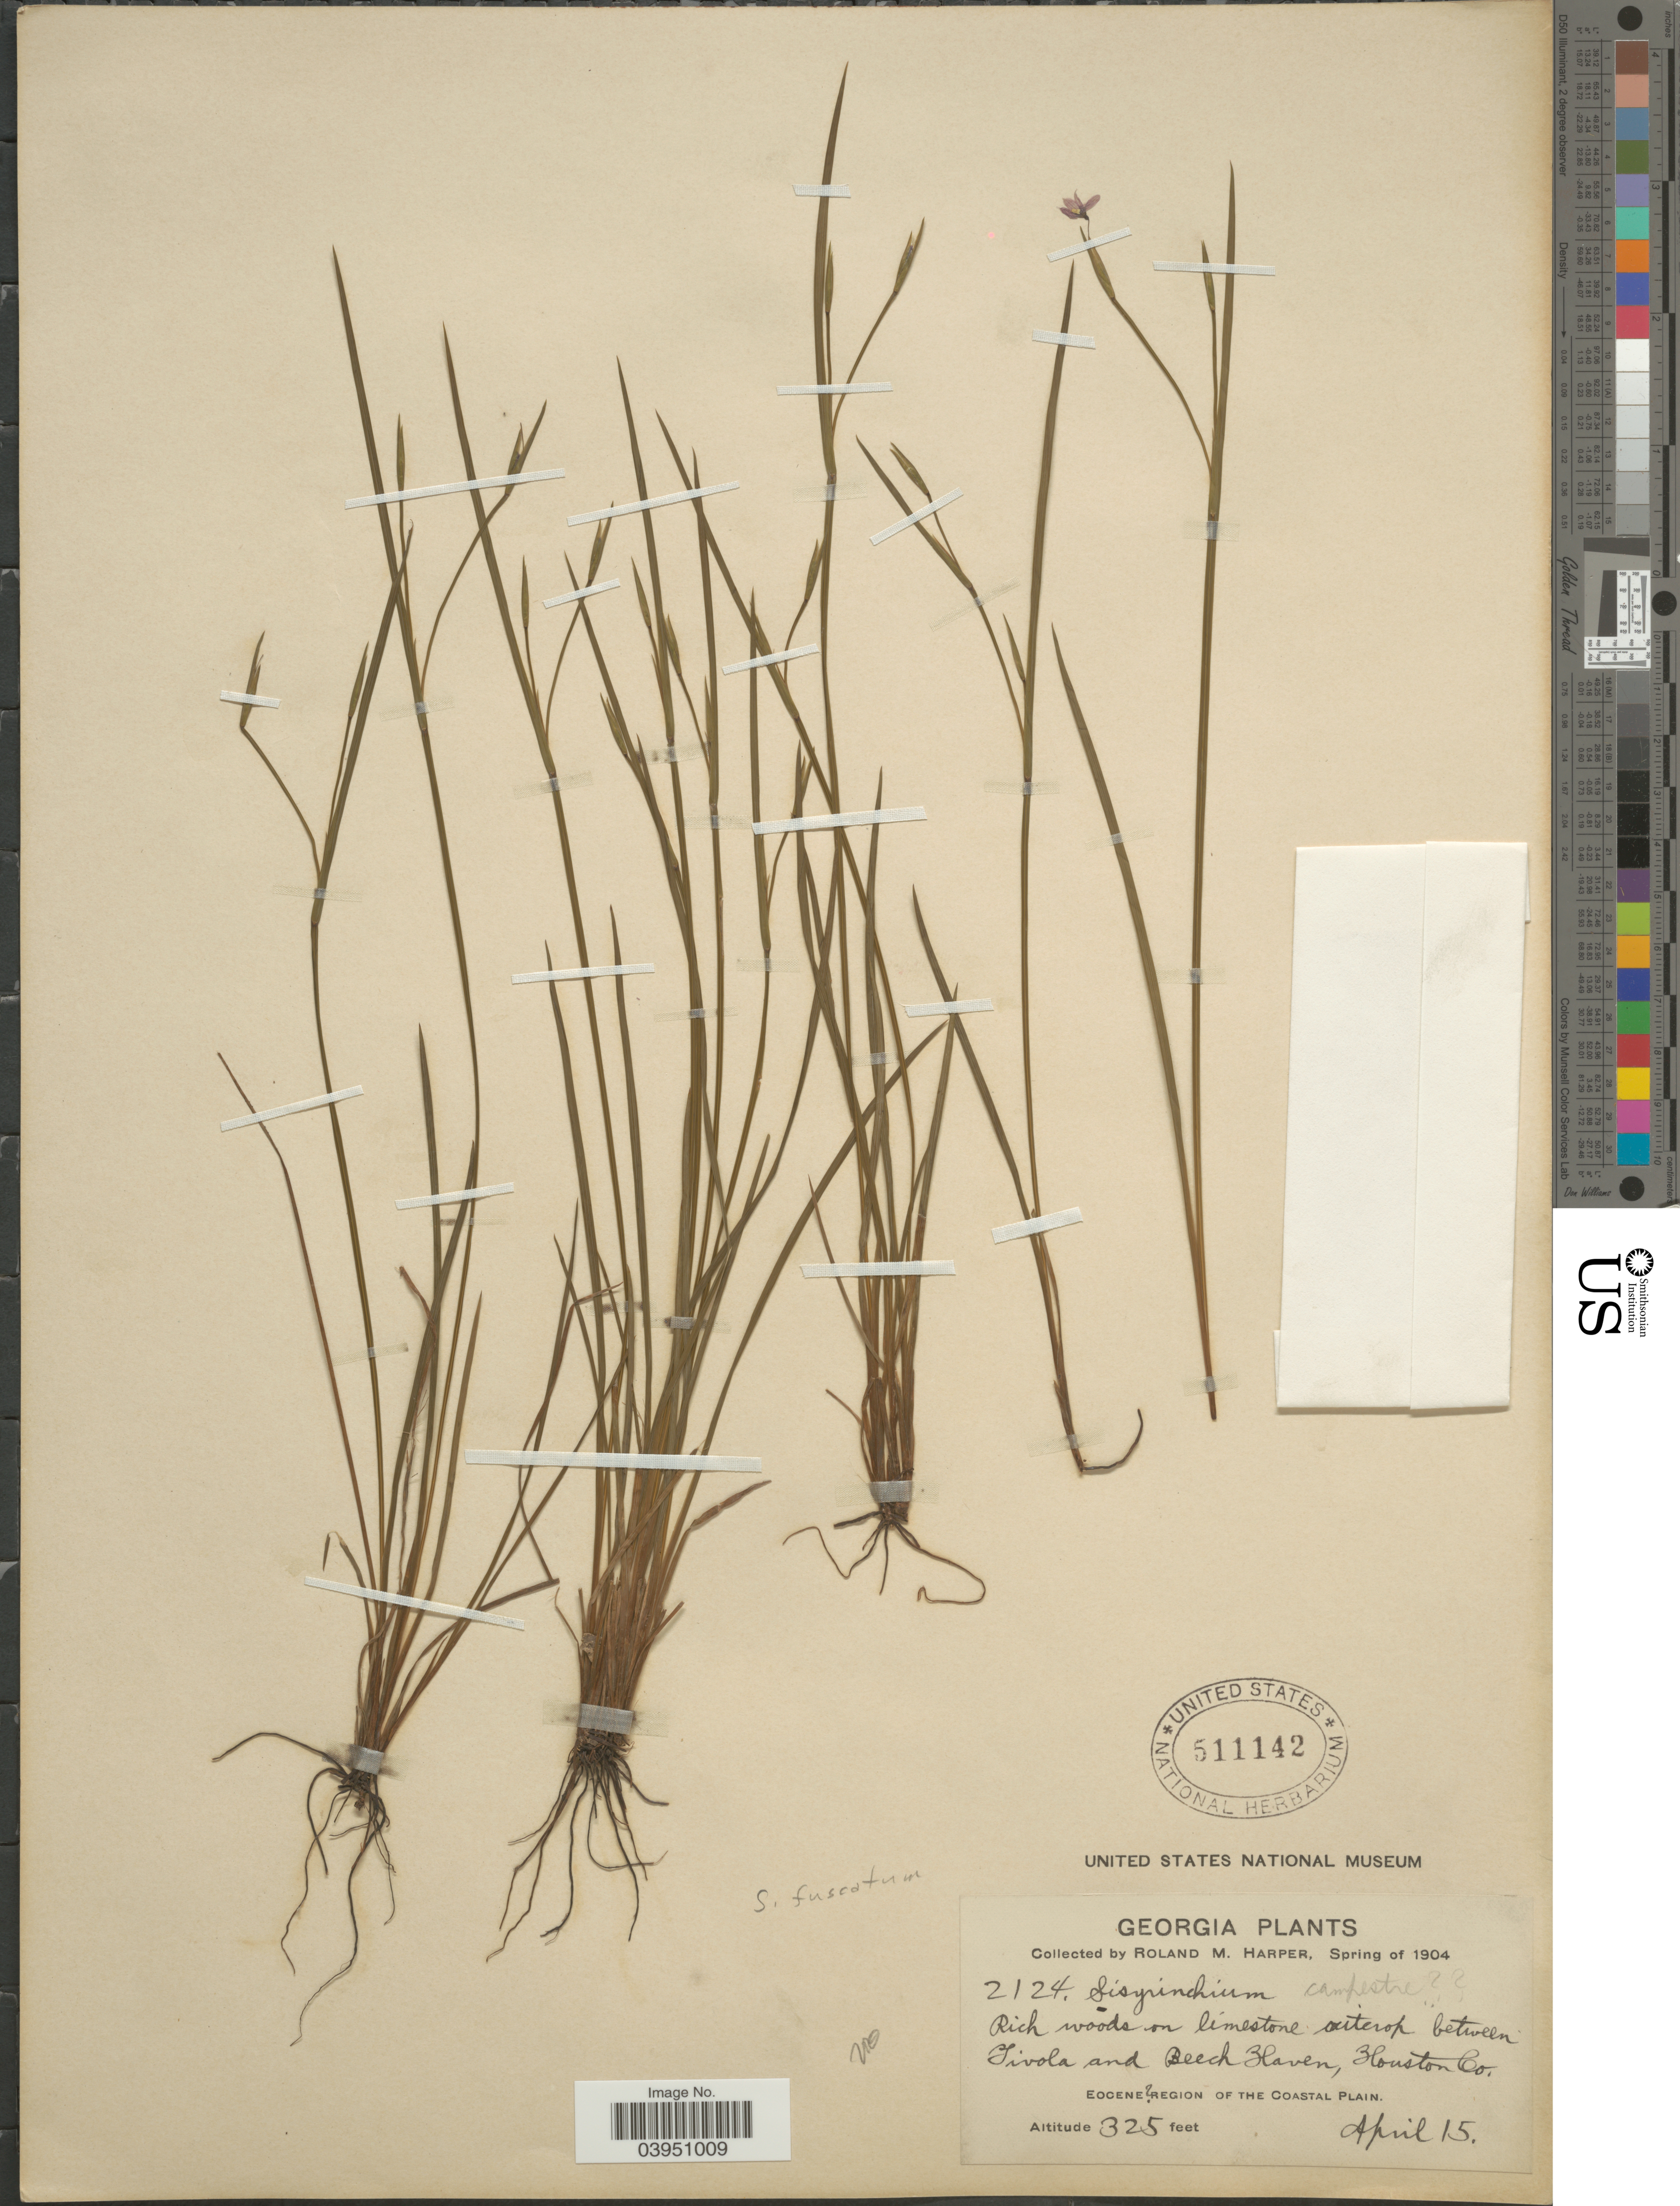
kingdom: Plantae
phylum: Tracheophyta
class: Liliopsida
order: Asparagales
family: Iridaceae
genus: Sisyrinchium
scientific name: Sisyrinchium fuscatum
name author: E.P. Bicknell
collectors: R. M. Harper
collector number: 2124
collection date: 1904-04-15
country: United States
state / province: Georgia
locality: Between Tivola and Beech Haven, Houston Co. Eocene [unsure placement] Region of the Coastal Plain.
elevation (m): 99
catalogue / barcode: US 511142